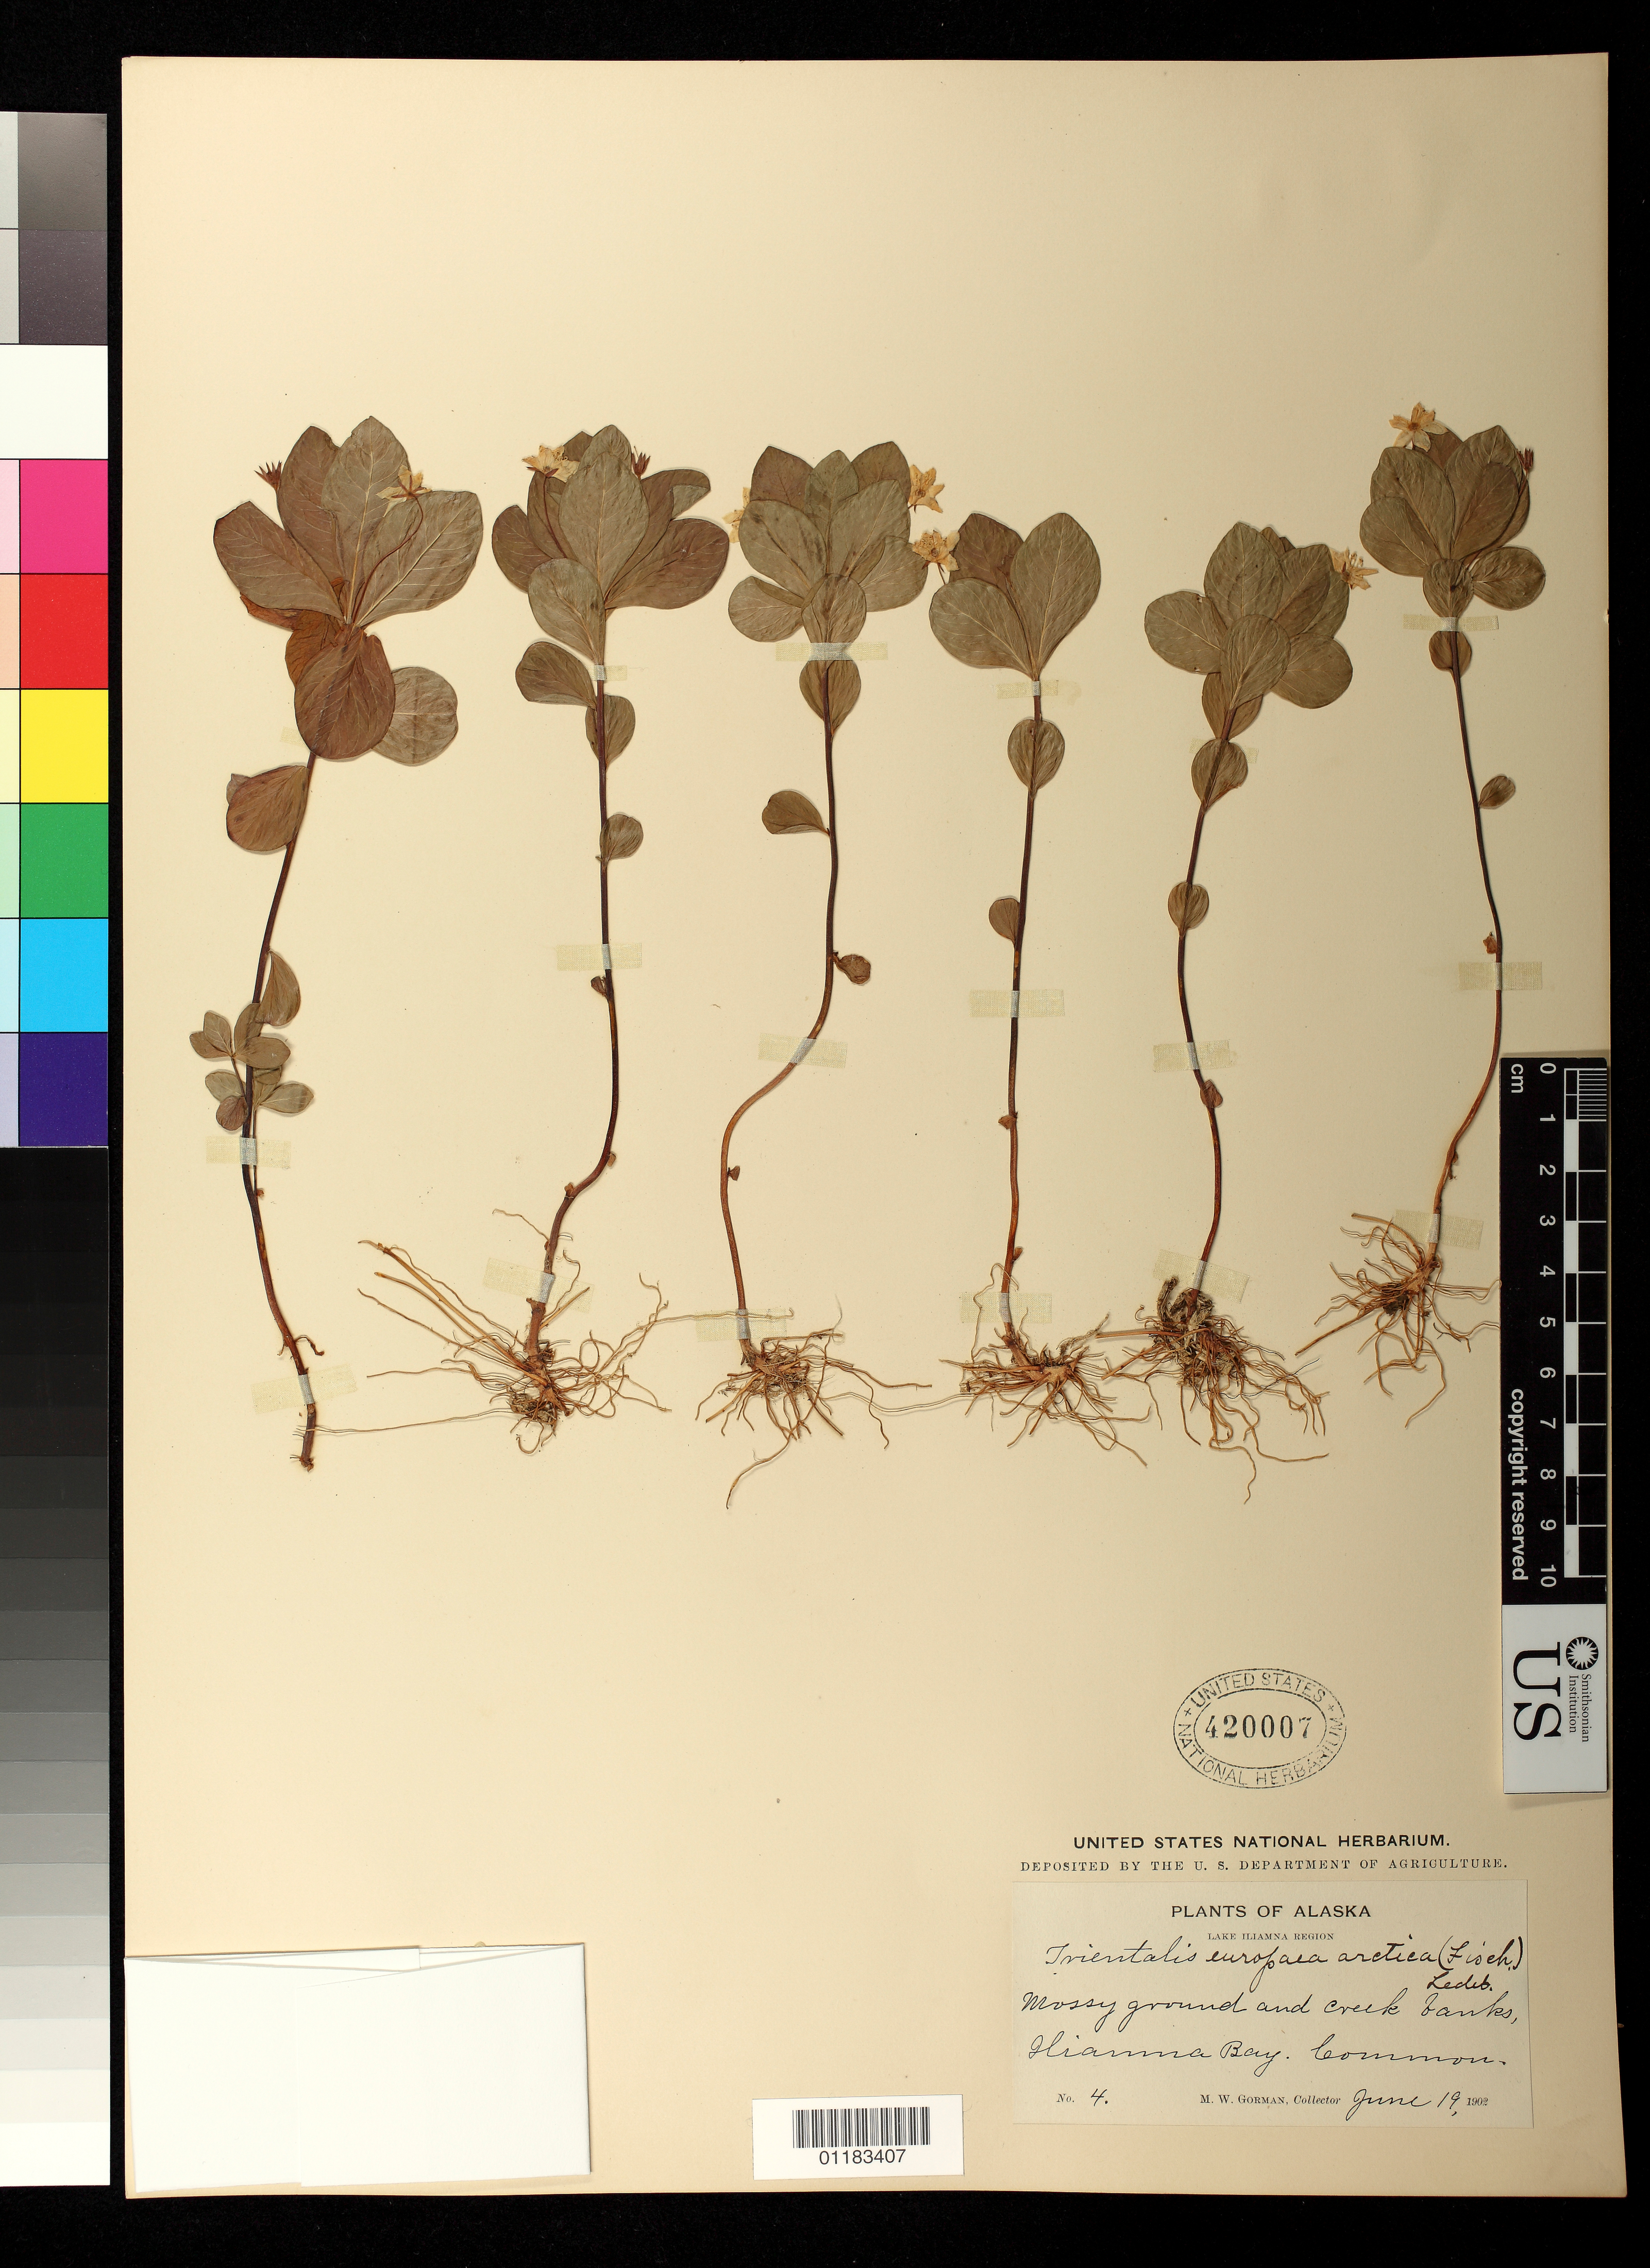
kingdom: Plantae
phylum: Tracheophyta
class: Magnoliopsida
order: Ericales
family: Primulaceae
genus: Trientalis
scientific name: Trientalis europaea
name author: L.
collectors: M. W. Gorman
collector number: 4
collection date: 1902-06-19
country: United States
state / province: Alaska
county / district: Lake and Peninsula Borough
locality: mossy ground and creek banks, Iliamna Bay.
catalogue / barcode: US 420007